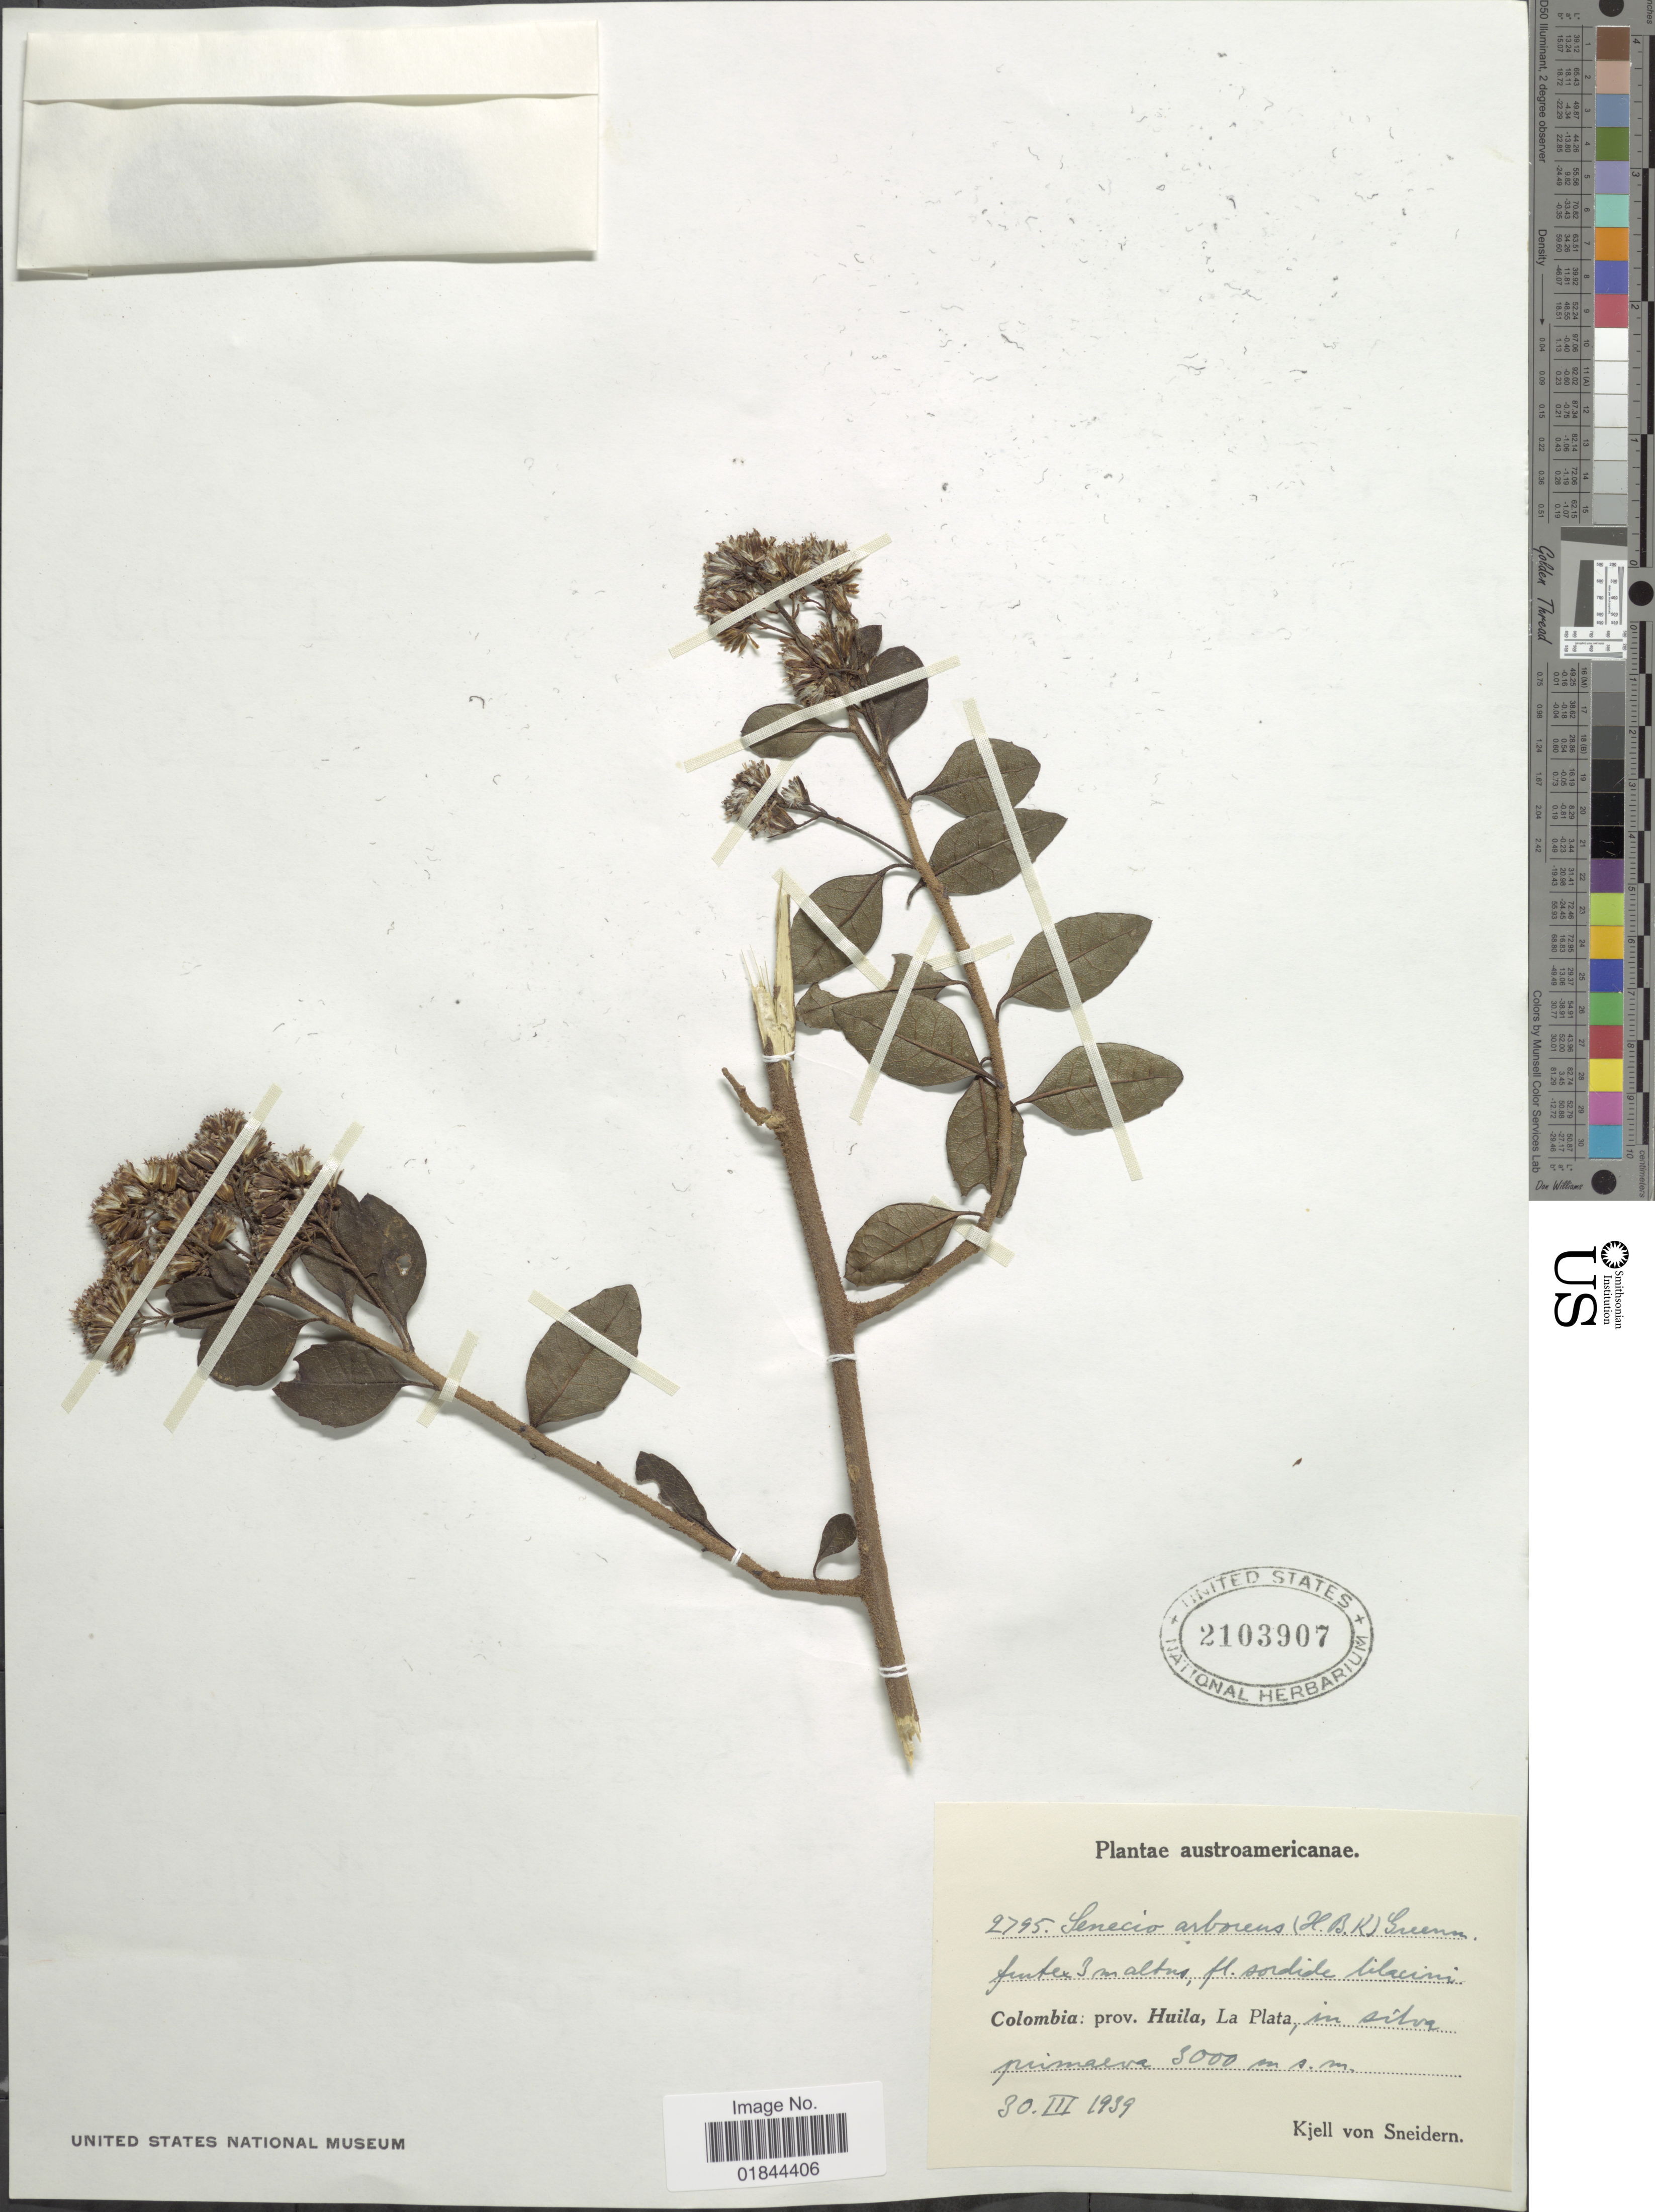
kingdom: Plantae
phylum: Tracheophyta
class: Magnoliopsida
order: Asterales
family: Asteraceae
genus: Pentacalia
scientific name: Pentacalia arborea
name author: (Kunth) H. Rob. & Cuatrec.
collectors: K. von Sneidern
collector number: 2795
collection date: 1939-03-30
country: Colombia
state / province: Huila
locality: La Plata, in silva primaeva, austroamericanae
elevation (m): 3000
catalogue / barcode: US 2103907